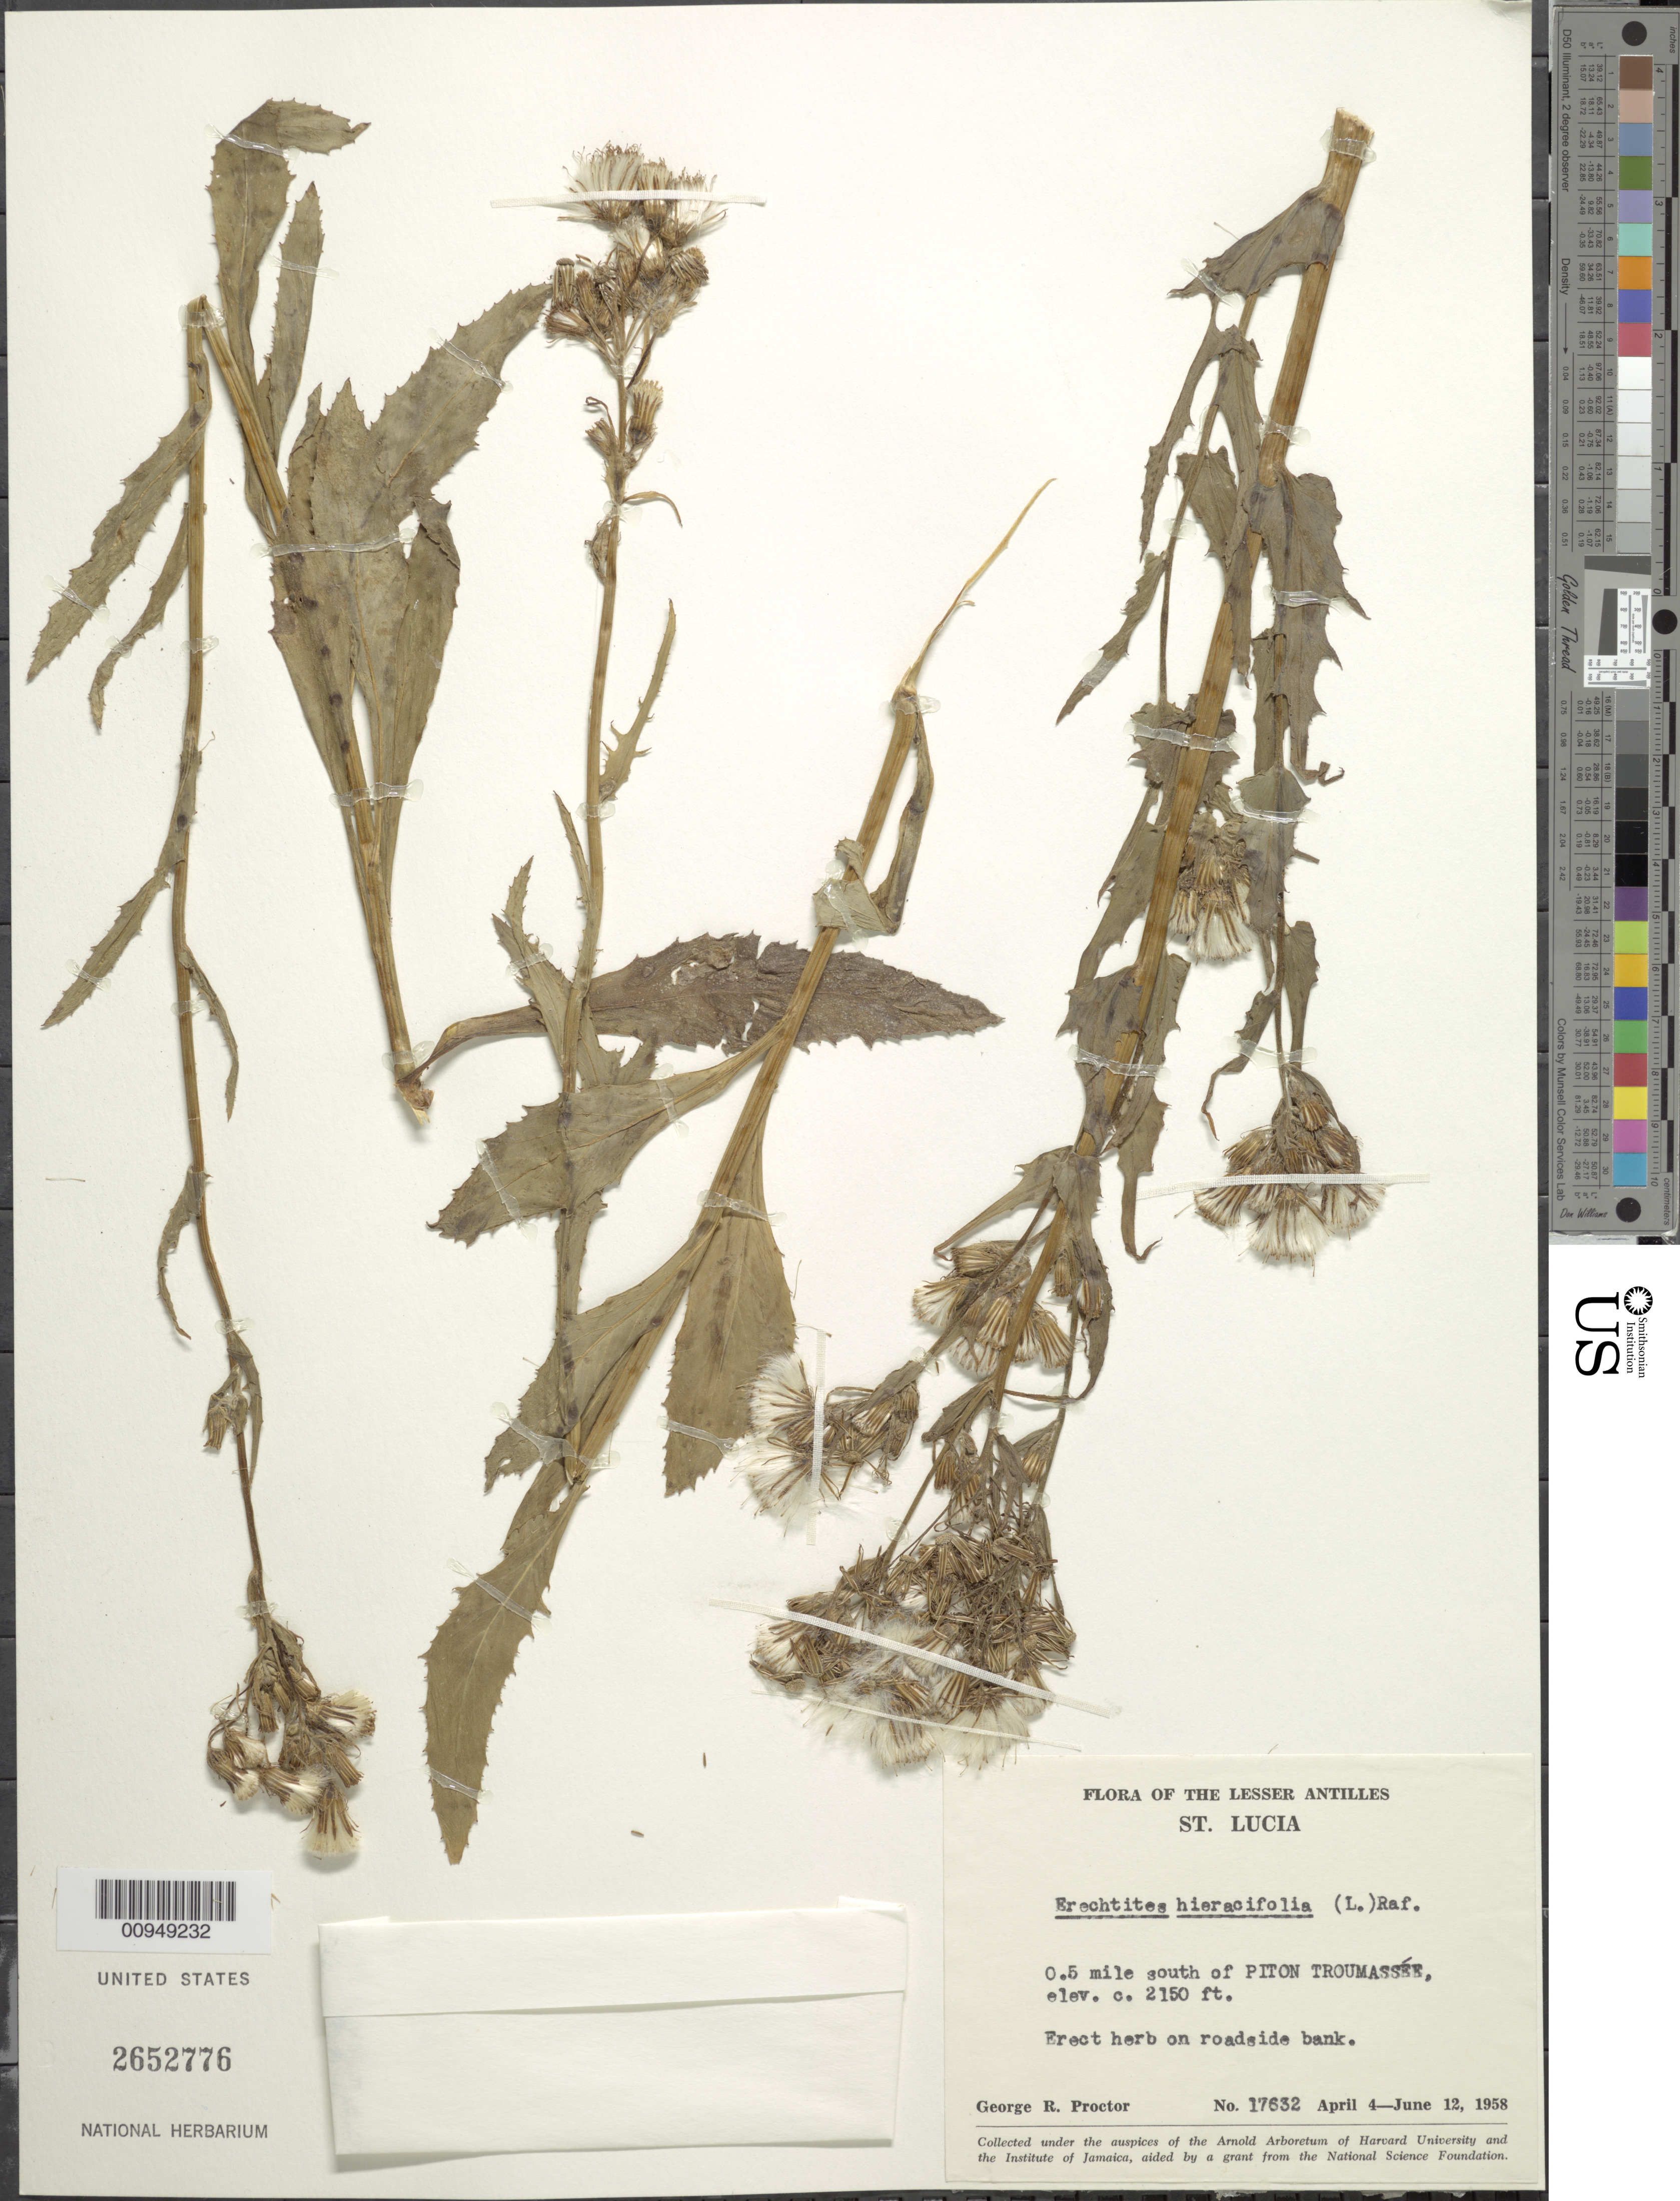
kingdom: Plantae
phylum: Tracheophyta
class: Magnoliopsida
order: Asterales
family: Asteraceae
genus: Erechtites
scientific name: Erechtites hieraciifolius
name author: (L.) Raf. ex DC.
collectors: G. R. Proctor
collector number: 17632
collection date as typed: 04 Apr 1958 to 12 Jun 1958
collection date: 1958-04-04/1958-06-12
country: St. Lucia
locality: Roadside bank, 0.5 mi S of Piton Troumassée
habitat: Roadside bank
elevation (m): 655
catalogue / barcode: US 2652776